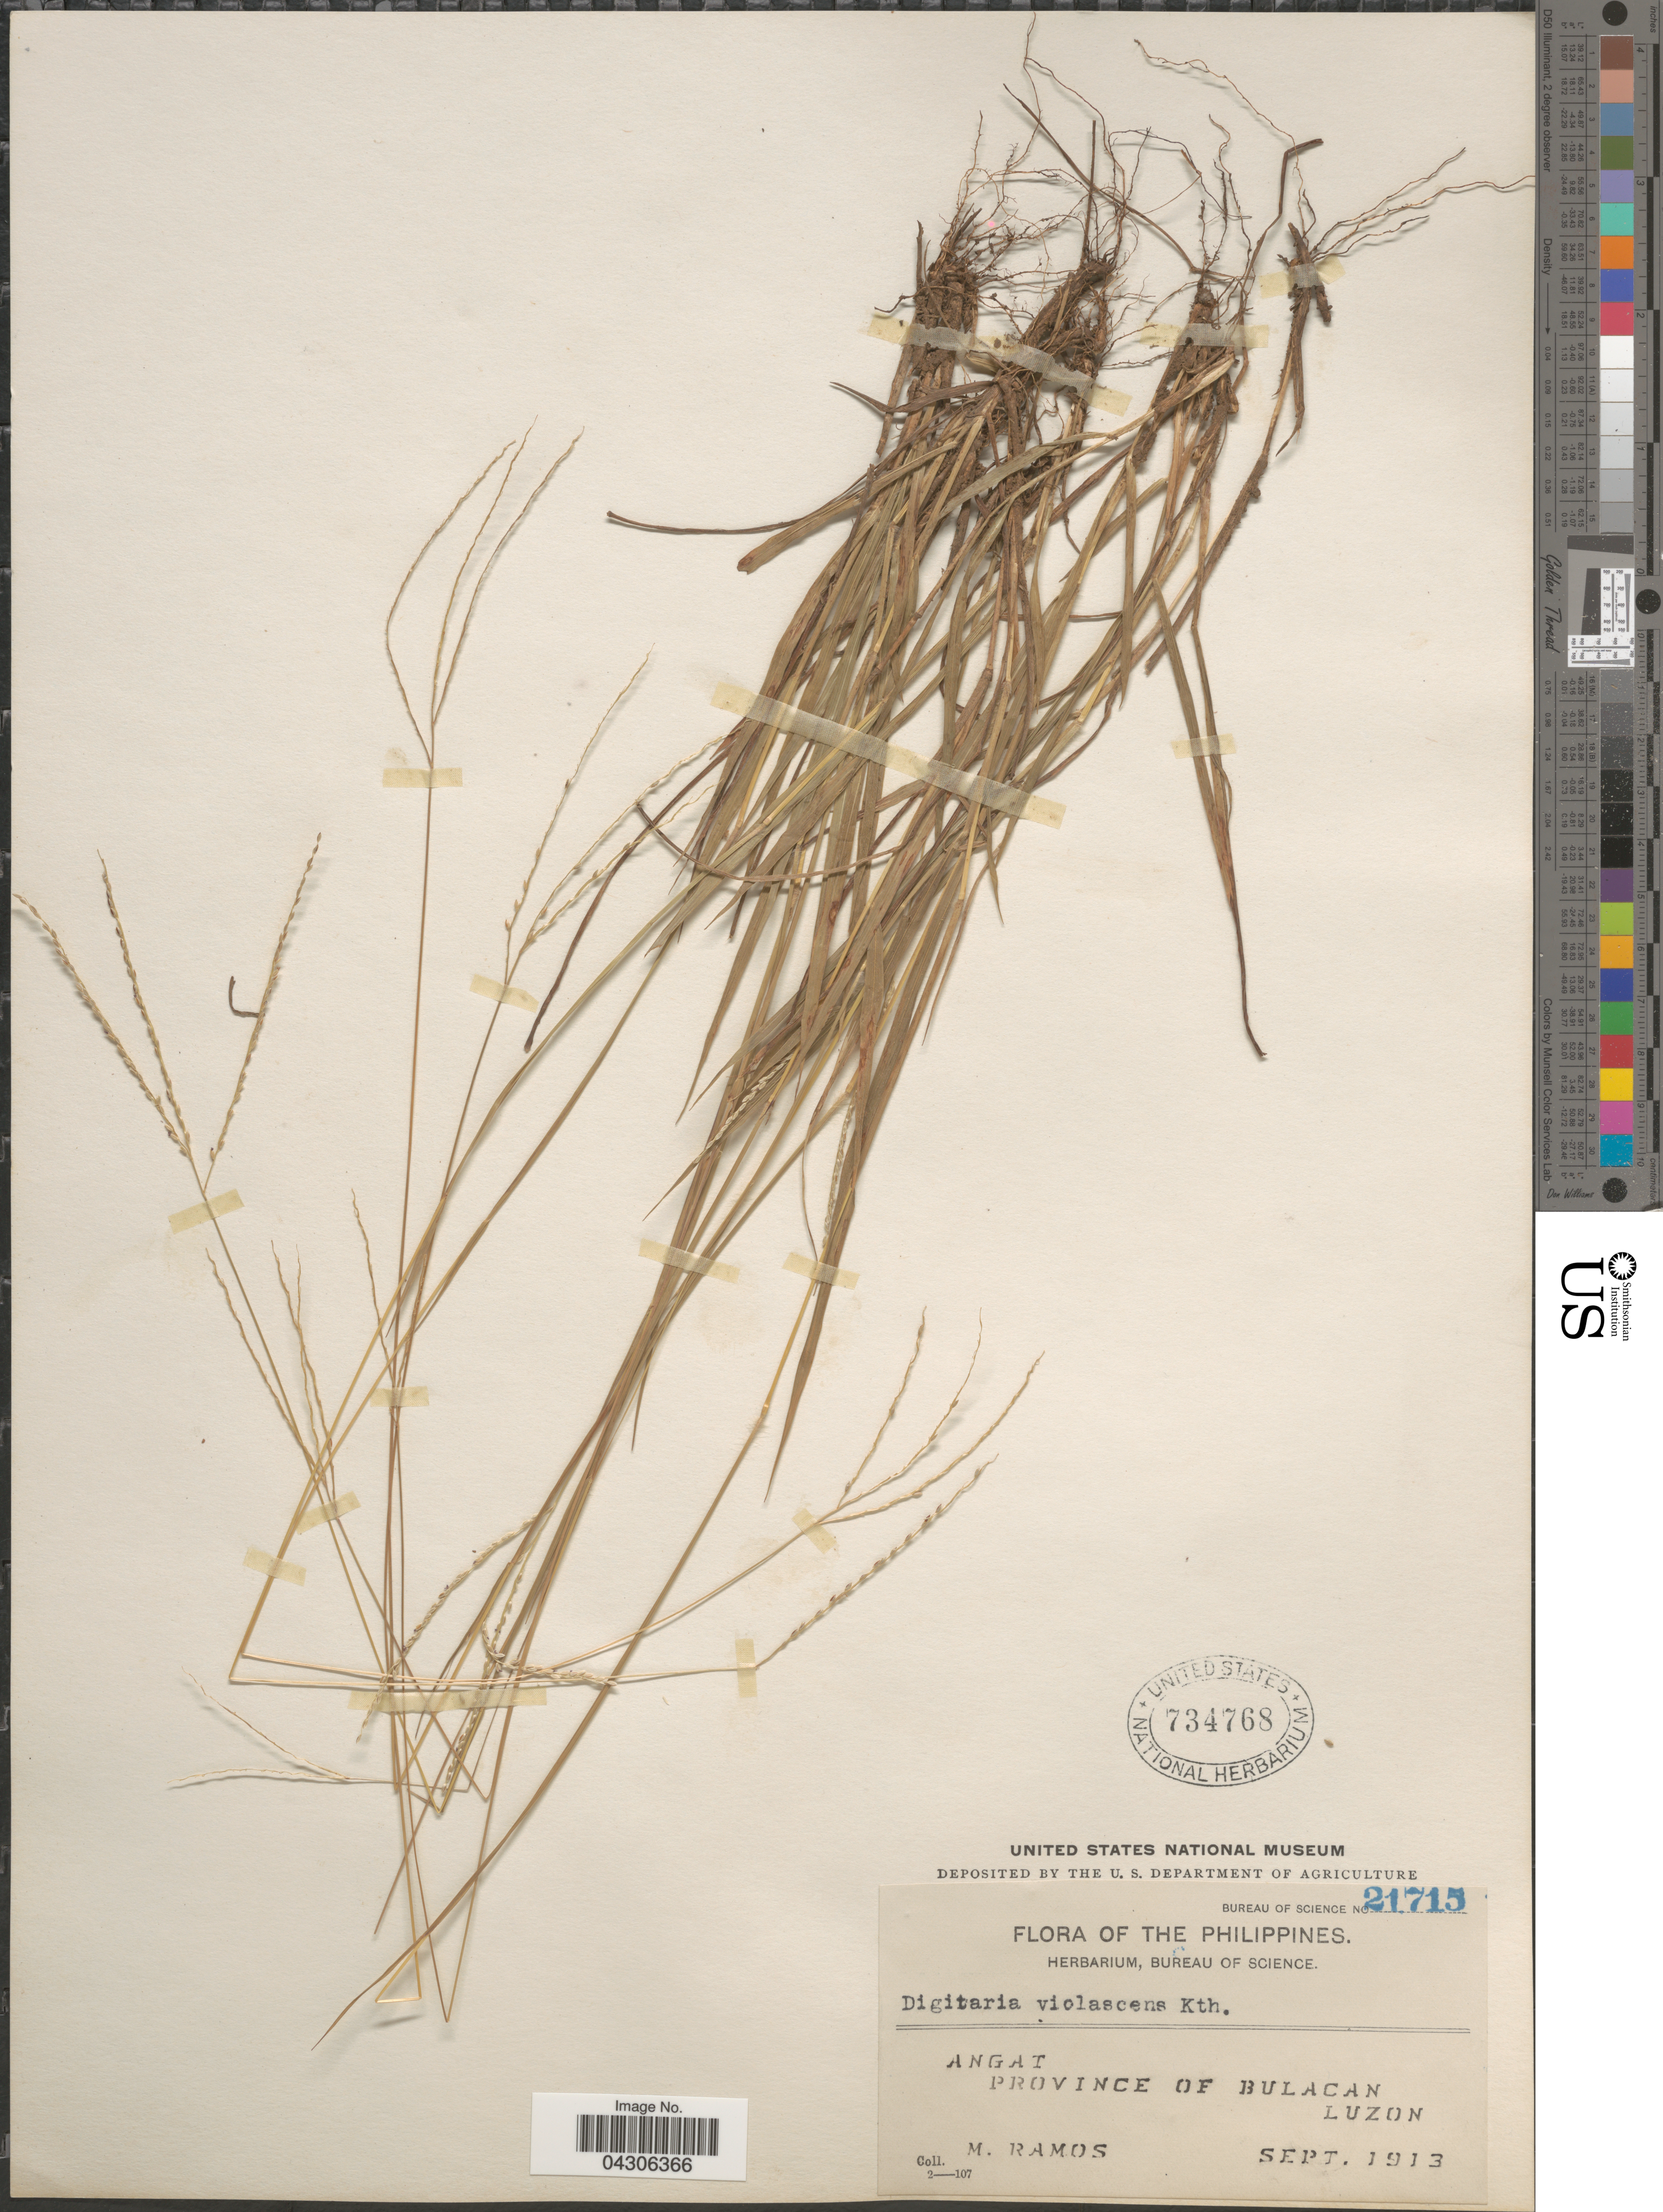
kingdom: Plantae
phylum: Tracheophyta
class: Liliopsida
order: Poales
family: Poaceae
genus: Digitaria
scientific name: Digitaria violascens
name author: Link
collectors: M. Ramos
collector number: Bureau Of Science 21715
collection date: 1913-09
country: Philippines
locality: Angat. Province Of Bulacan. Luzon.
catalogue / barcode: US 734768